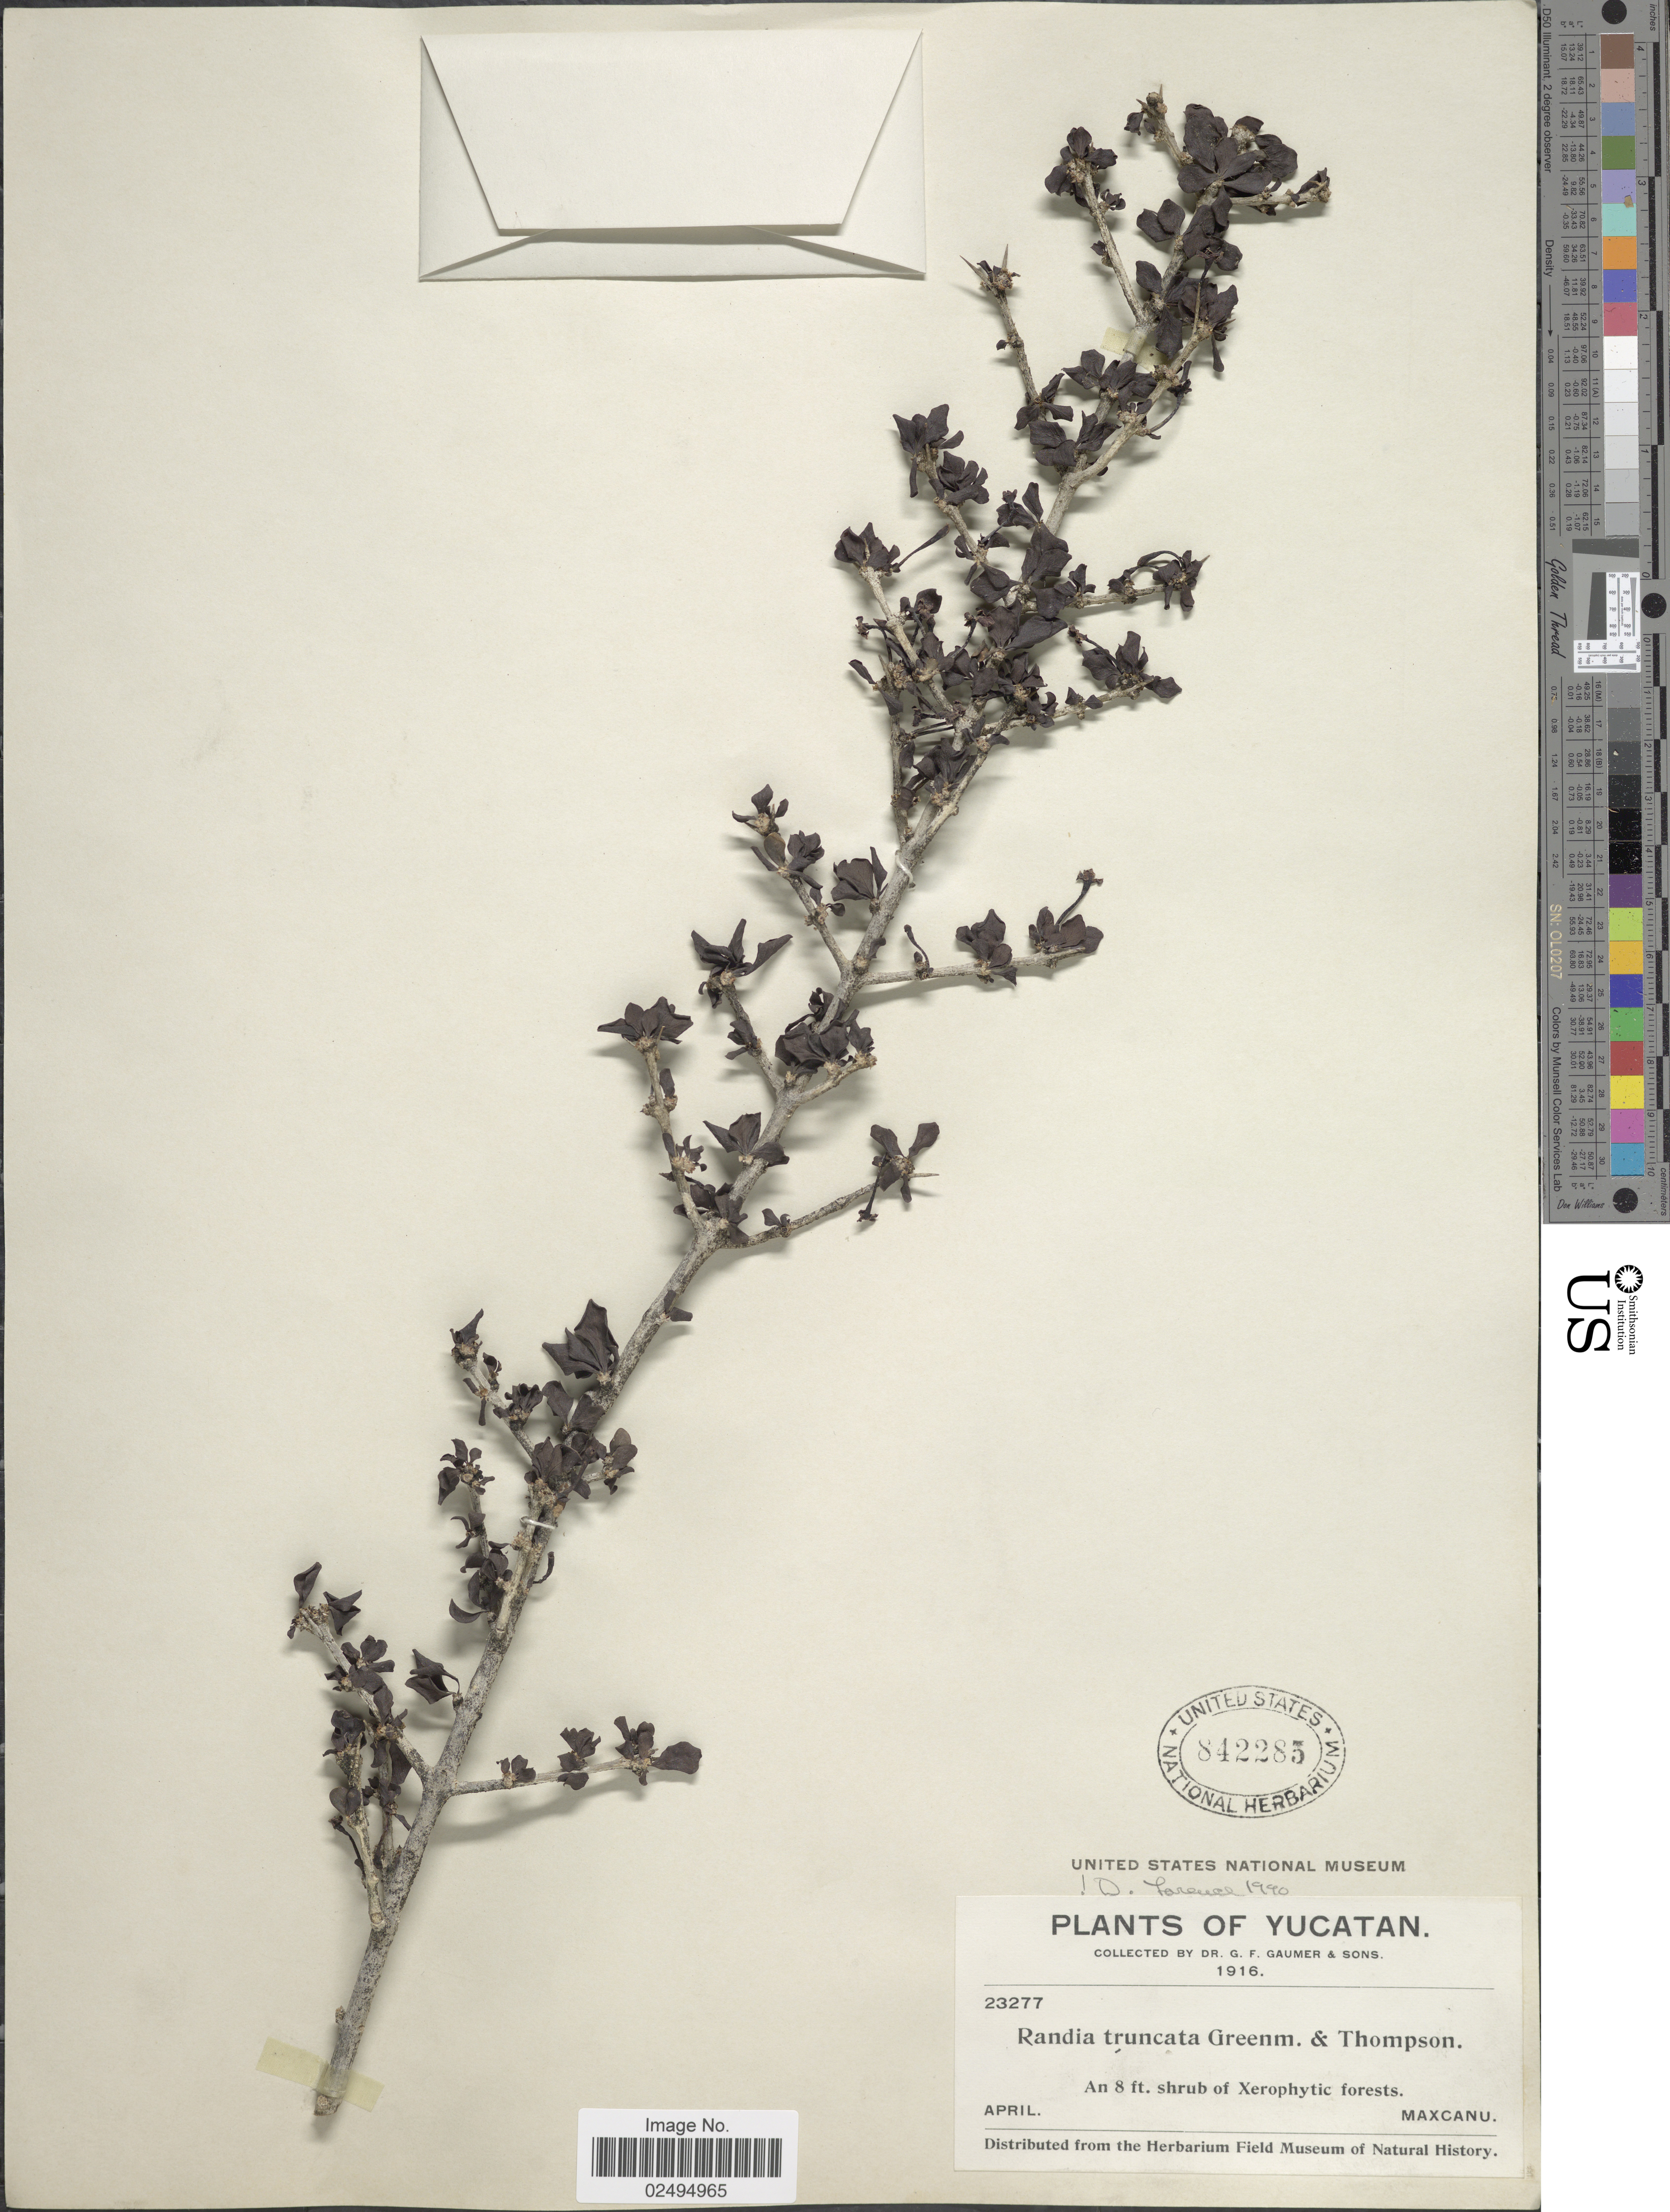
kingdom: Plantae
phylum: Tracheophyta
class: Magnoliopsida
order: Gentianales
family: Rubiaceae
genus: Randia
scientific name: Randia truncata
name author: Greenm. & C.H. Thomps.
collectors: G. F. Gaumer & et al.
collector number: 23277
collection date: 1916-04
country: Mexico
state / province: Yucatán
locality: Maxcanu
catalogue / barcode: US 842285